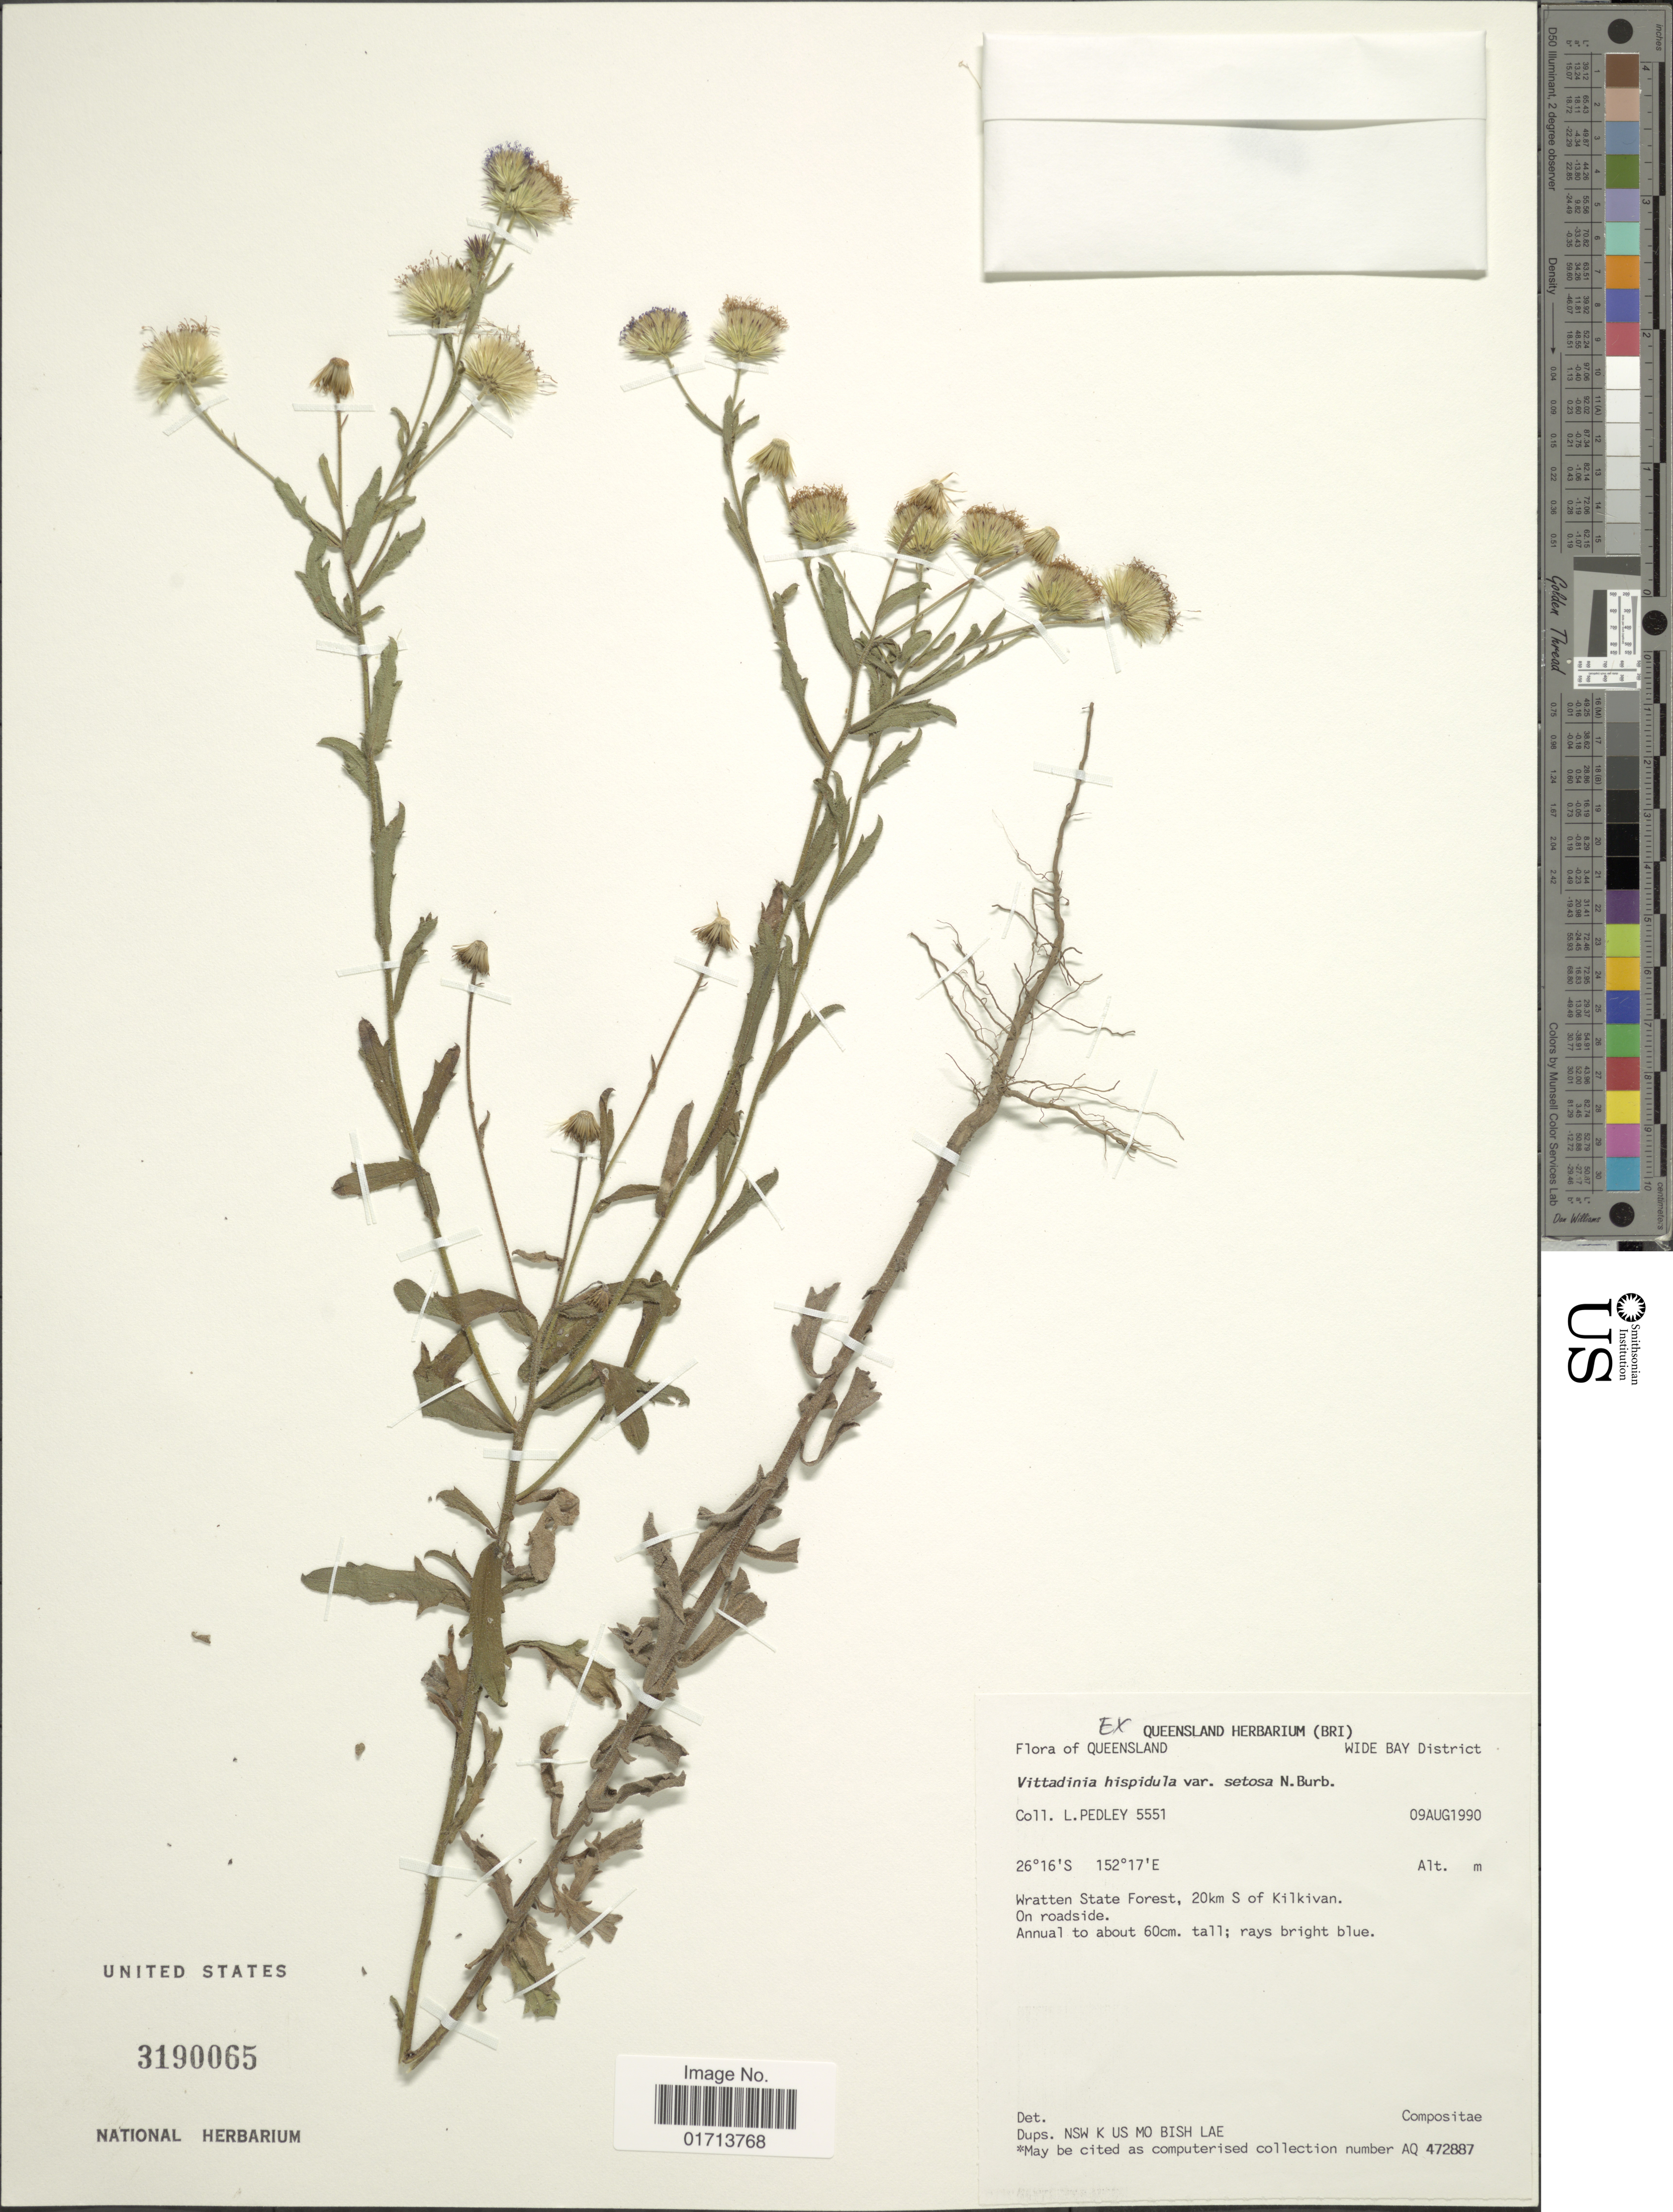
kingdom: Plantae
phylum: Tracheophyta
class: Magnoliopsida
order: Asterales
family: Asteraceae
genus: Vittadinia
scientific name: Vittadinia hispidula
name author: F. Muell. ex A. Gray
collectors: L. Pedley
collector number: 5551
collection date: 1990-08-09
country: Australia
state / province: Queensland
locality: Wratten State Forest, 20km S of Kilkivan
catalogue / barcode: US 3190065